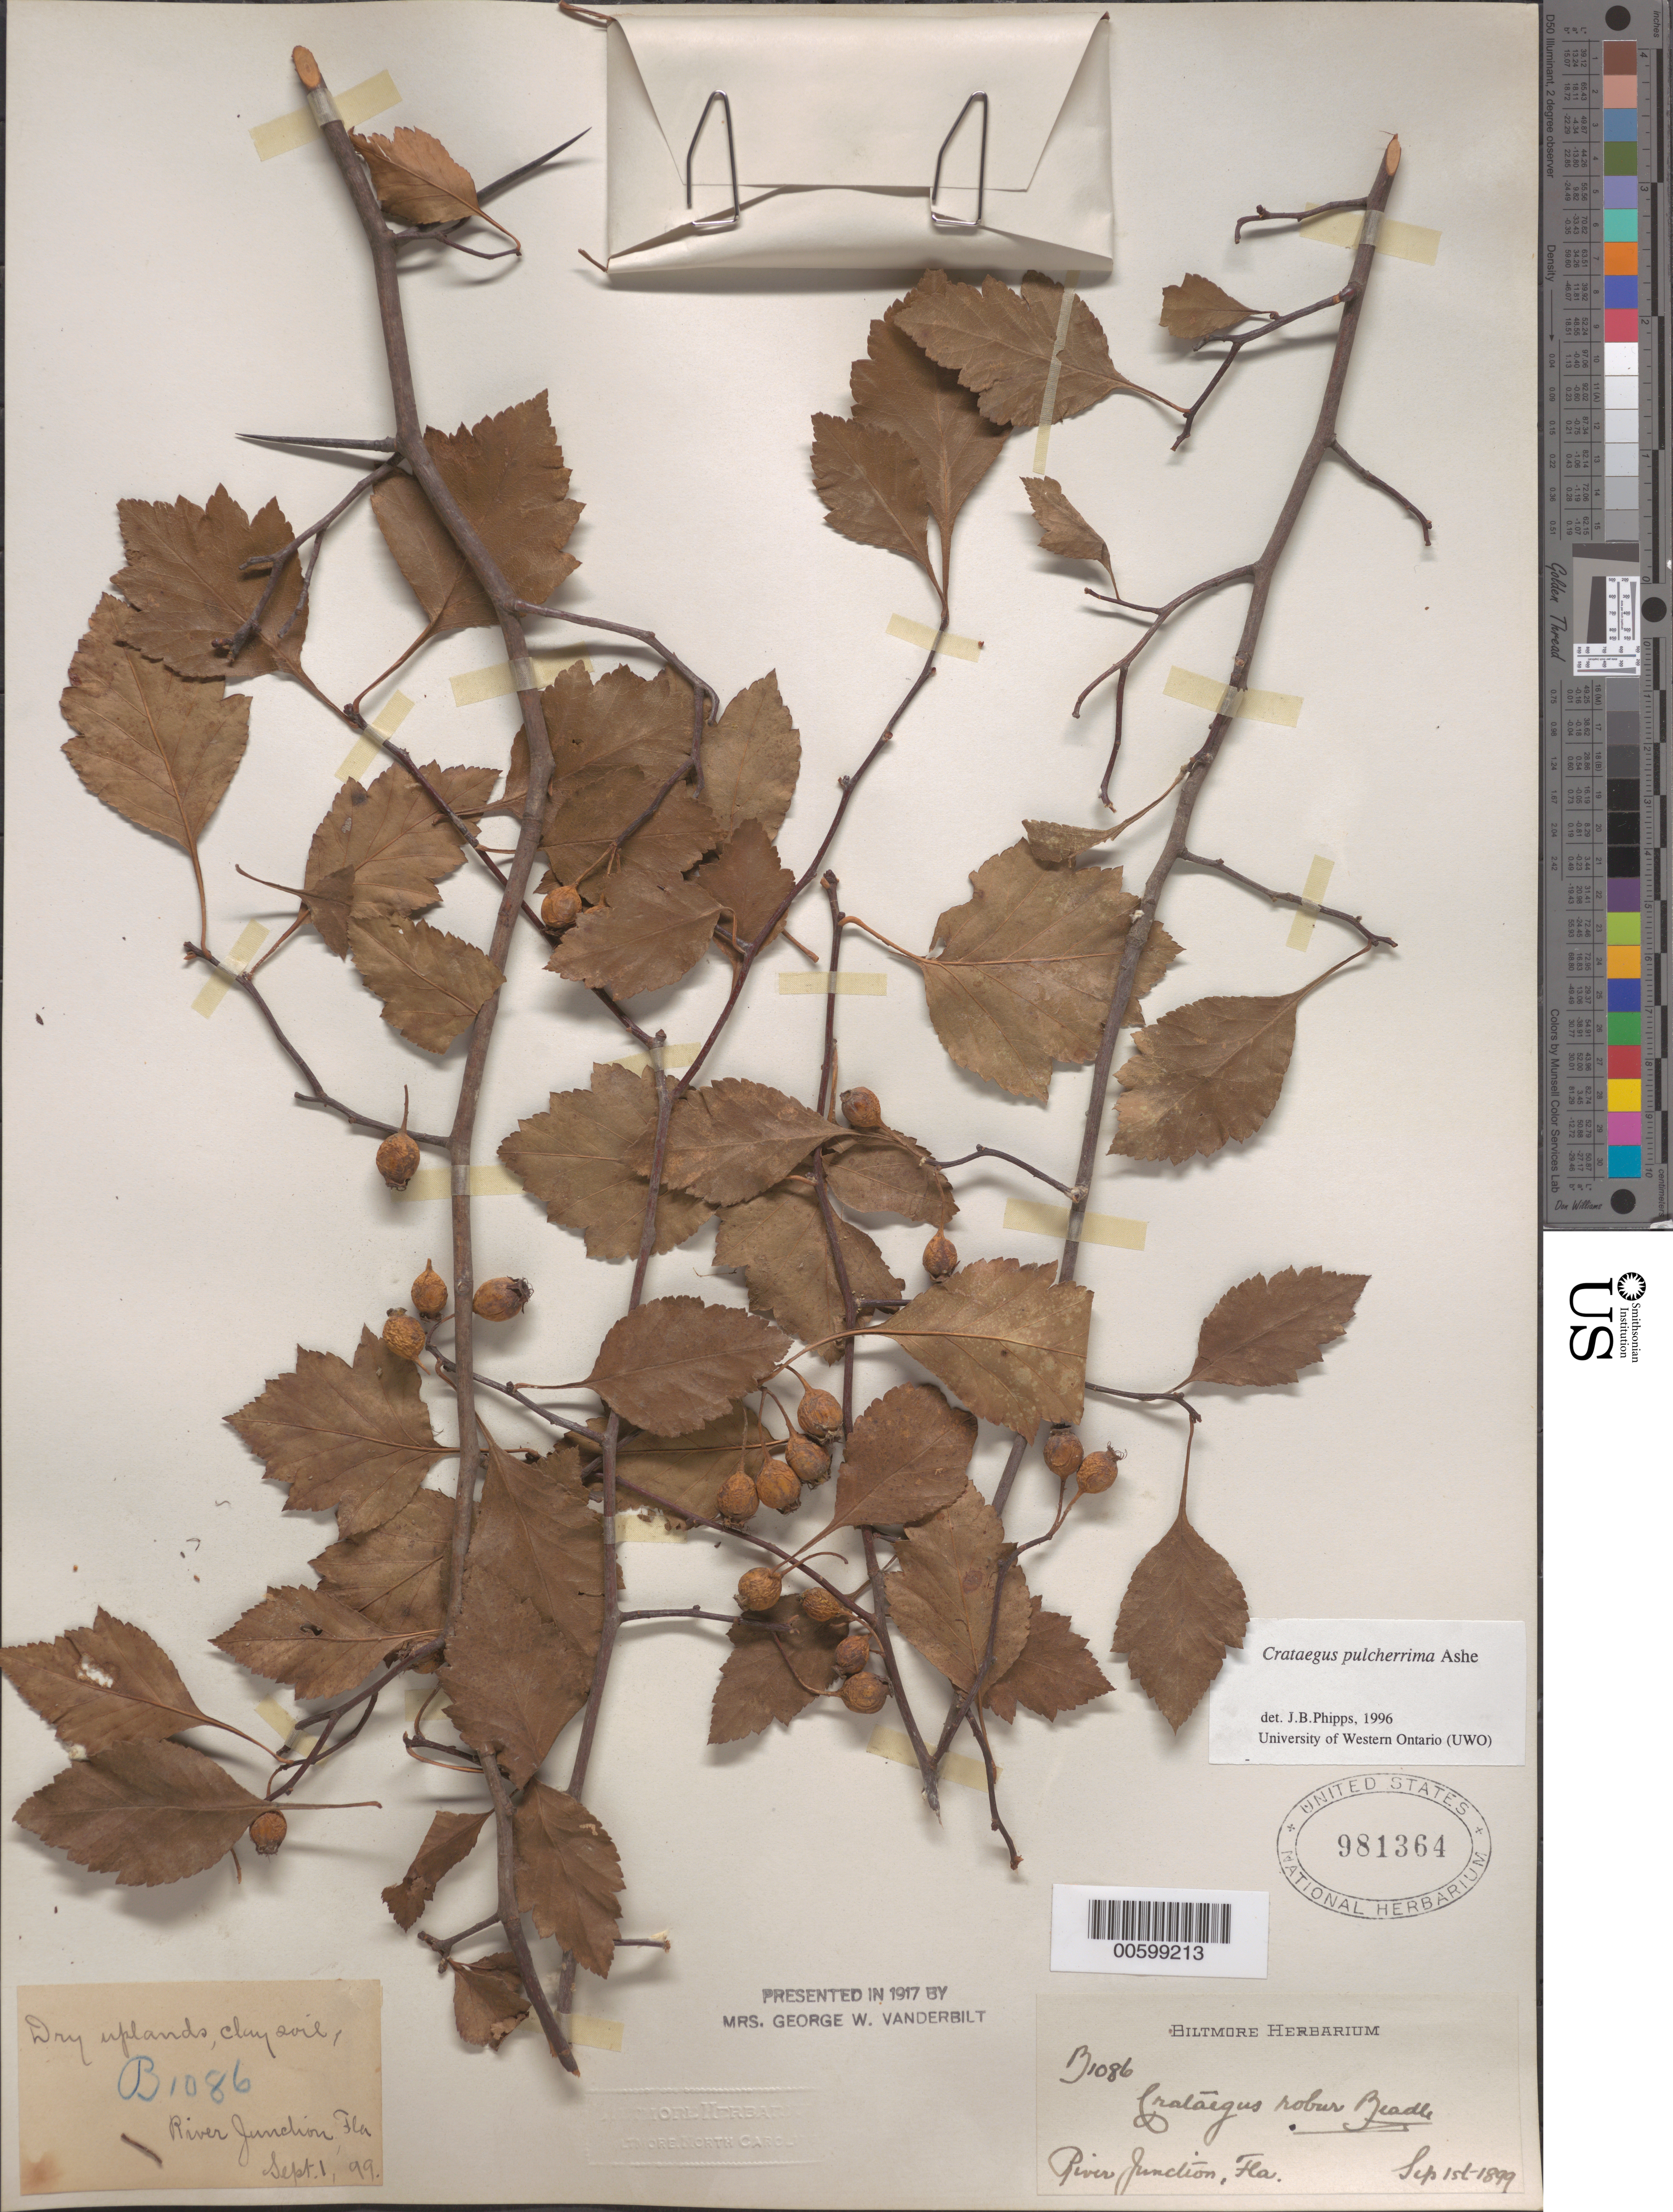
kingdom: Plantae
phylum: Tracheophyta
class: Magnoliopsida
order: Rosales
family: Rosaceae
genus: Crataegus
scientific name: Crataegus pulcherrima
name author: Ashe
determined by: Phipps, James B., (UWO), University of Western Ontario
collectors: ex herb. Biltmore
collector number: B1086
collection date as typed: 01 Sep 1899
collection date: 1899-09-01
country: United States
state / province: Florida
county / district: Gadsden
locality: River Junction (former name of Chattahoochee)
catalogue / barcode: US 981364